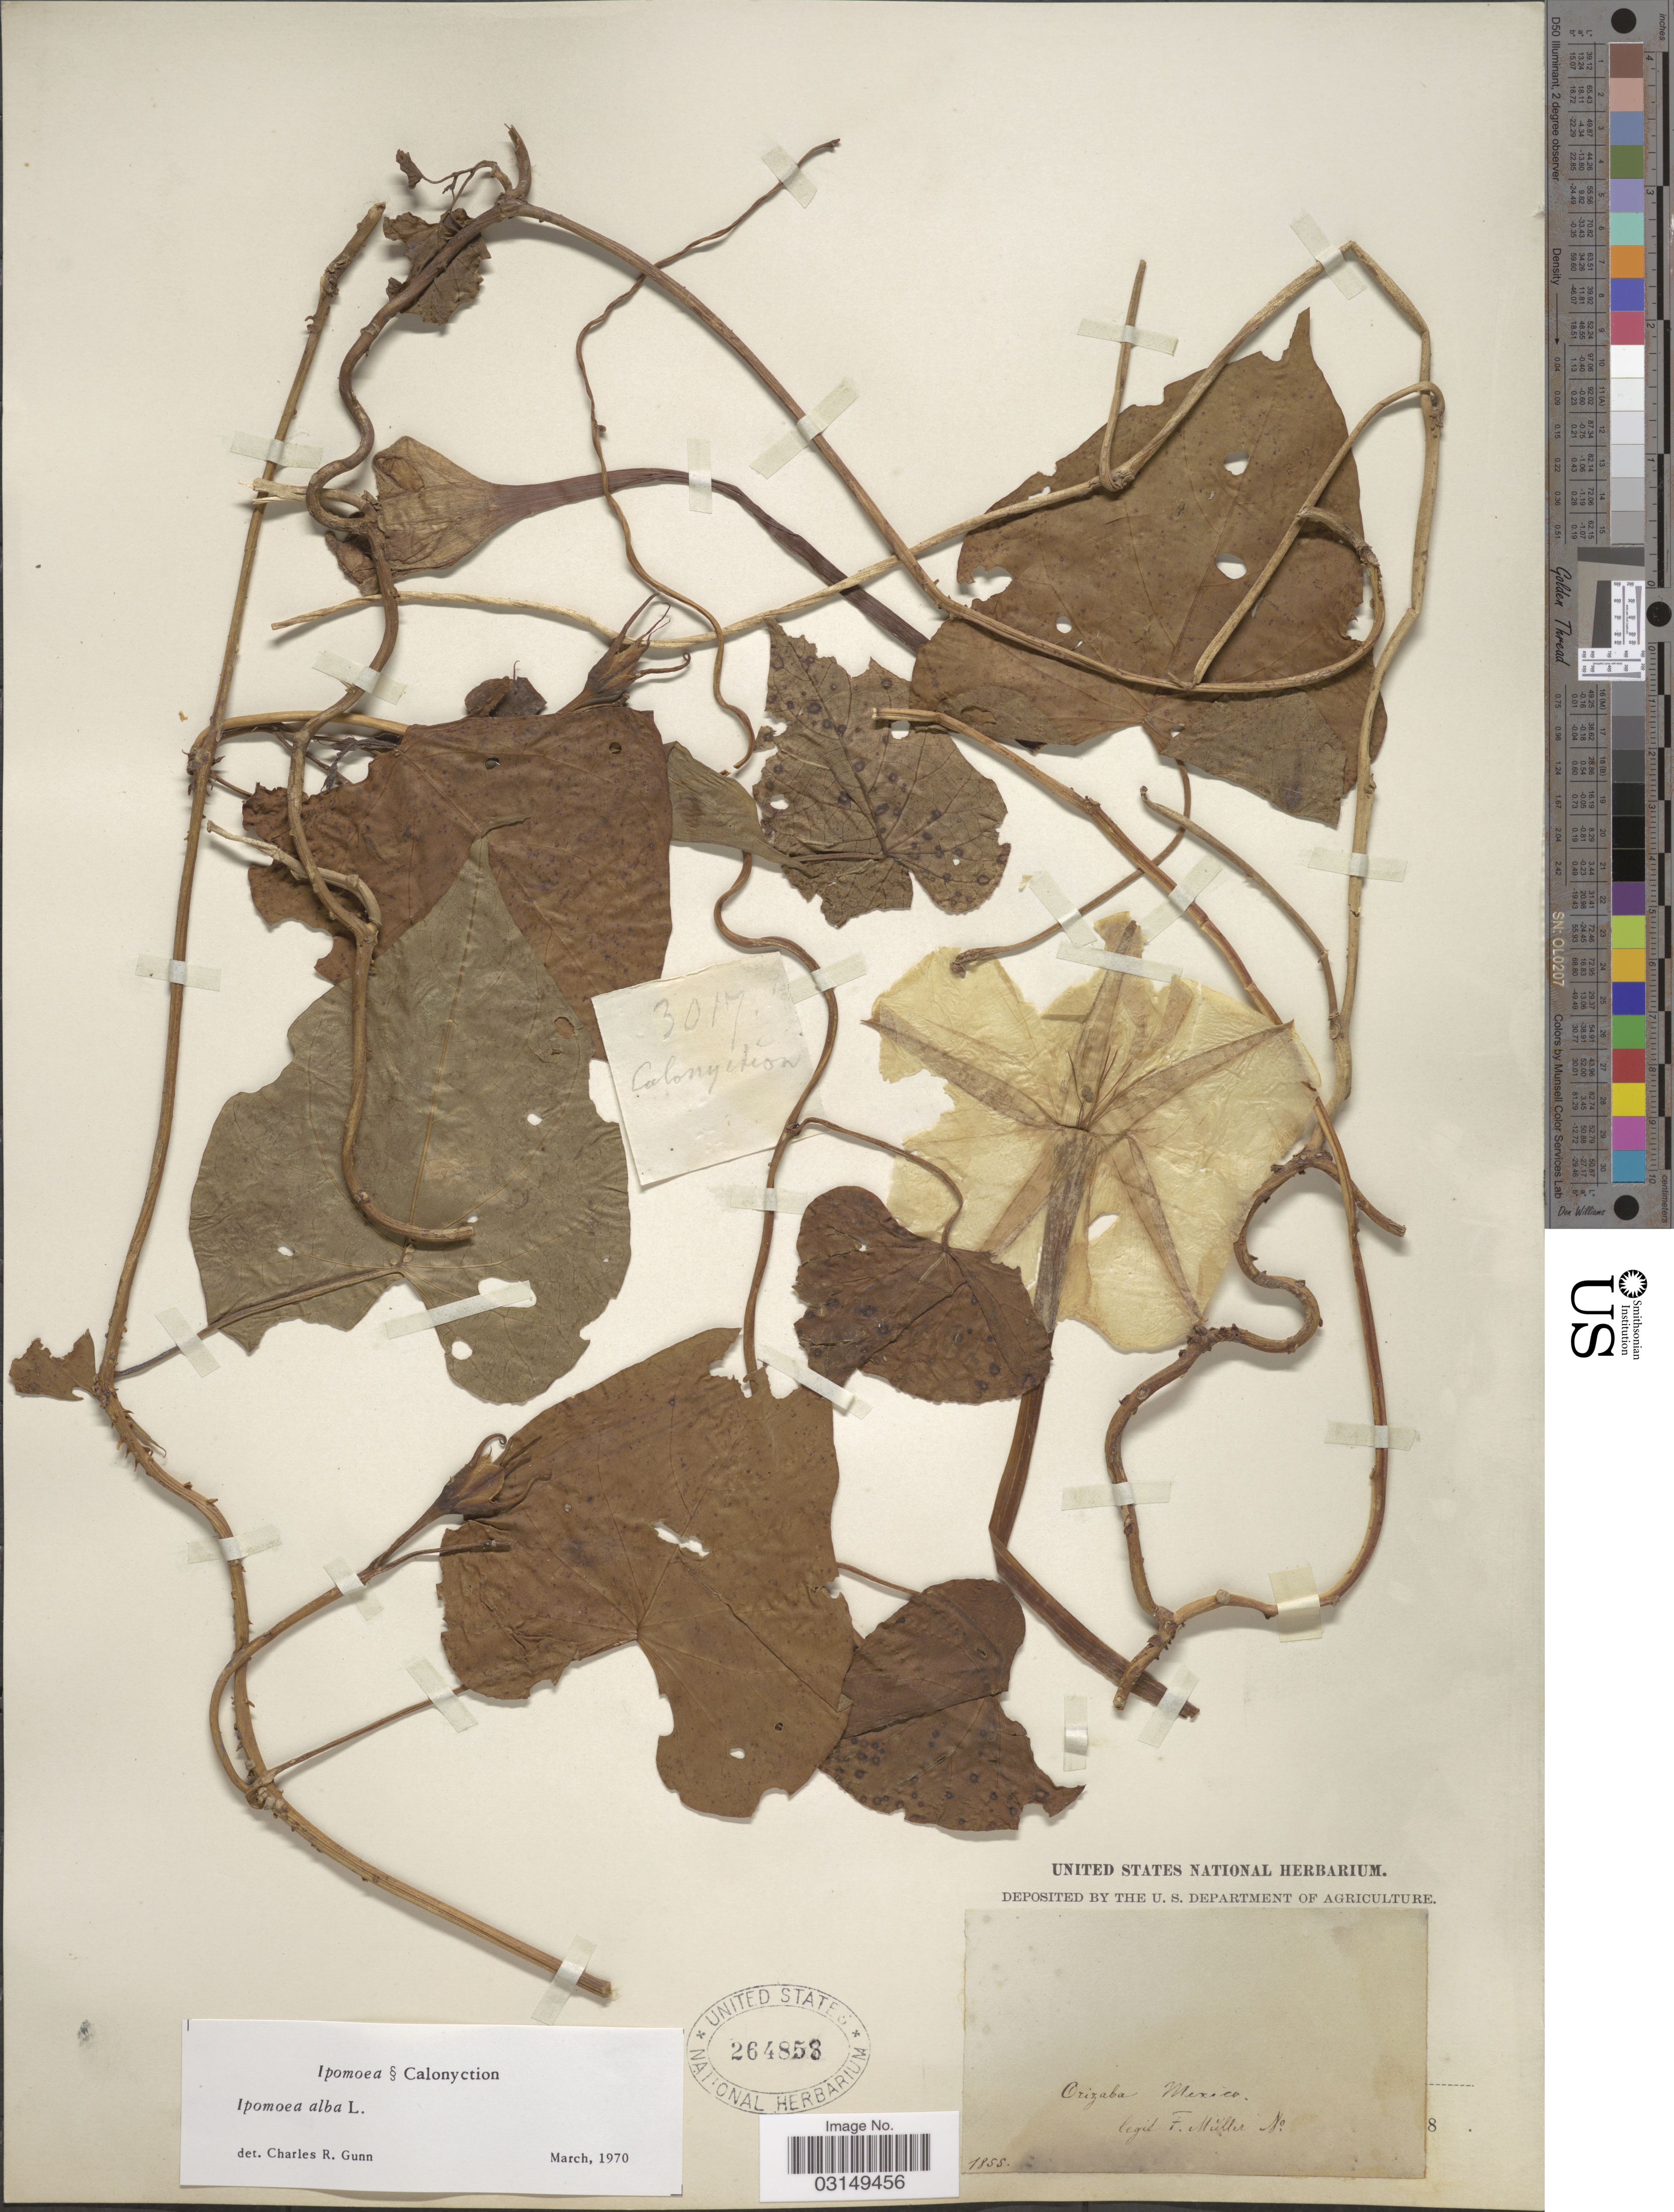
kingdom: Plantae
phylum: Tracheophyta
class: Magnoliopsida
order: Solanales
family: Convolvulaceae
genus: Ipomoea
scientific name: Ipomoea alba L.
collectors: F. Muller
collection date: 1855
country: Mexico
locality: Orizaba.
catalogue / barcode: US 264858